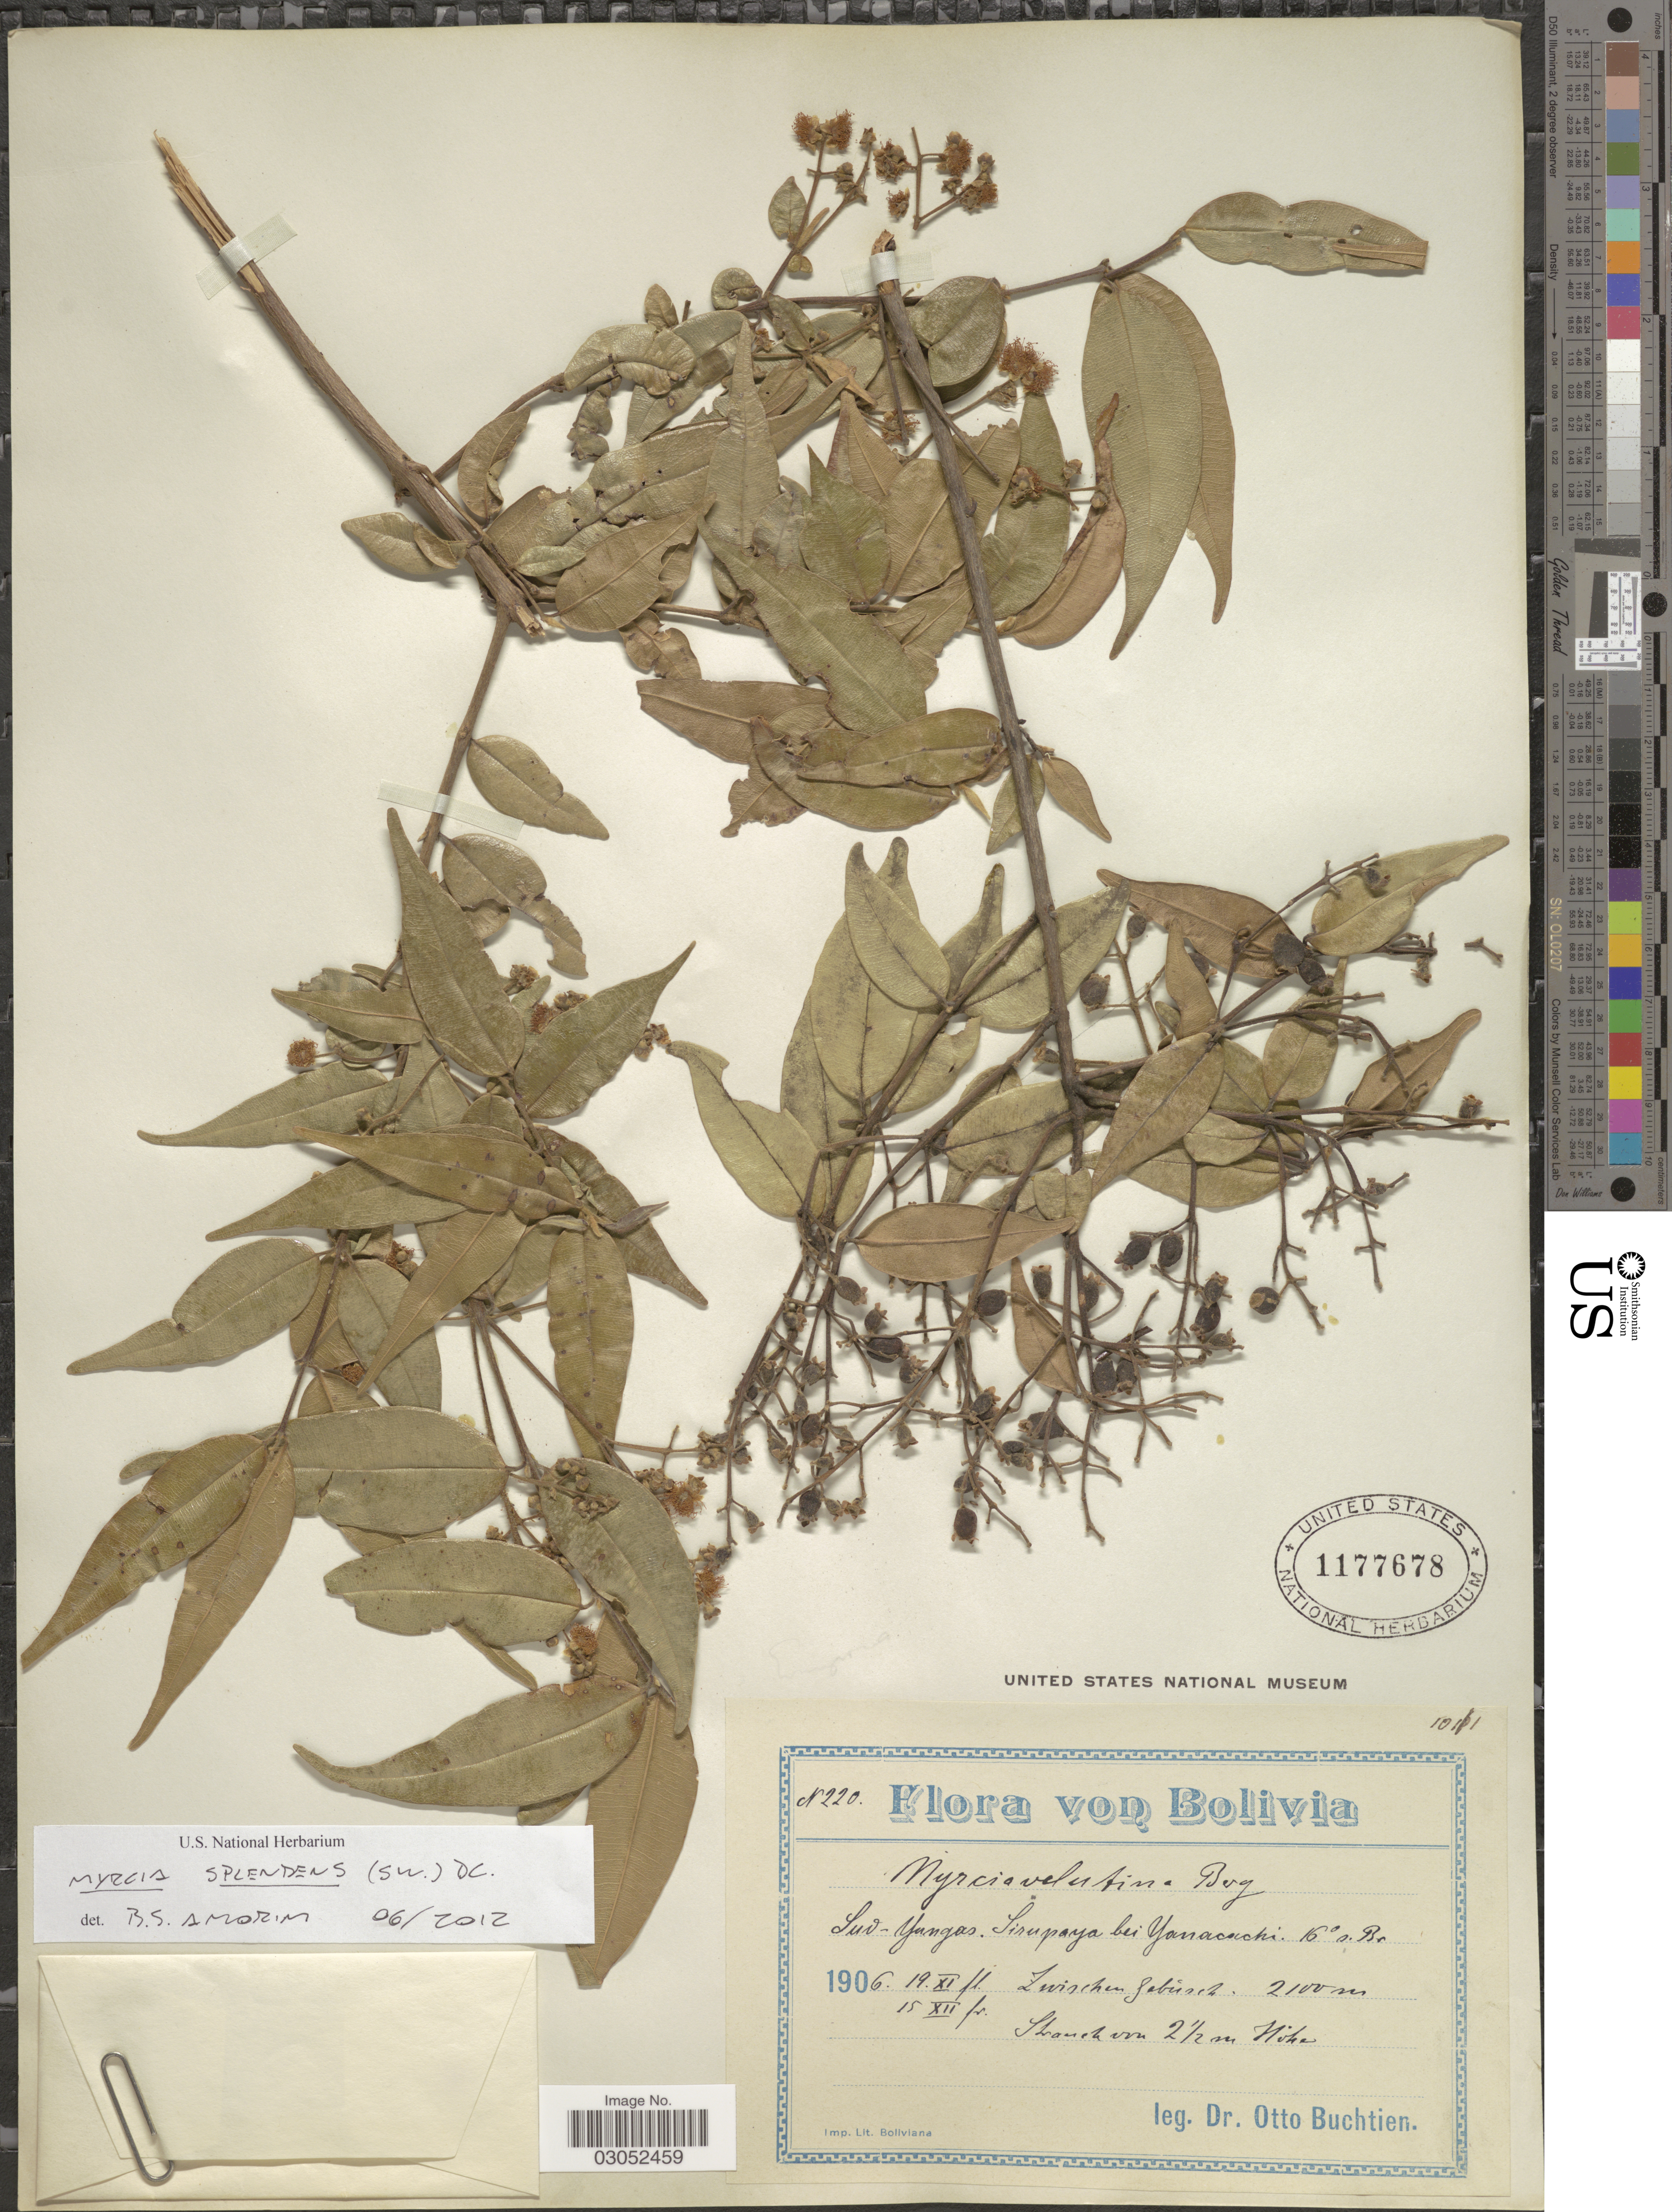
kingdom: Plantae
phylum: Tracheophyta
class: Magnoliopsida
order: Myrtales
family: Myrtaceae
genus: Myrcia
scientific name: Myrcia splendens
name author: (Sw.) DC.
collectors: O. Buchtien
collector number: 220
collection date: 1906-11-19/1906-12-15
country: Bolivia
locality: Sud-Yungas. Sirupaya bei Yanacuchi. 16° n. Br.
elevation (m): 2100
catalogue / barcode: US 1177678